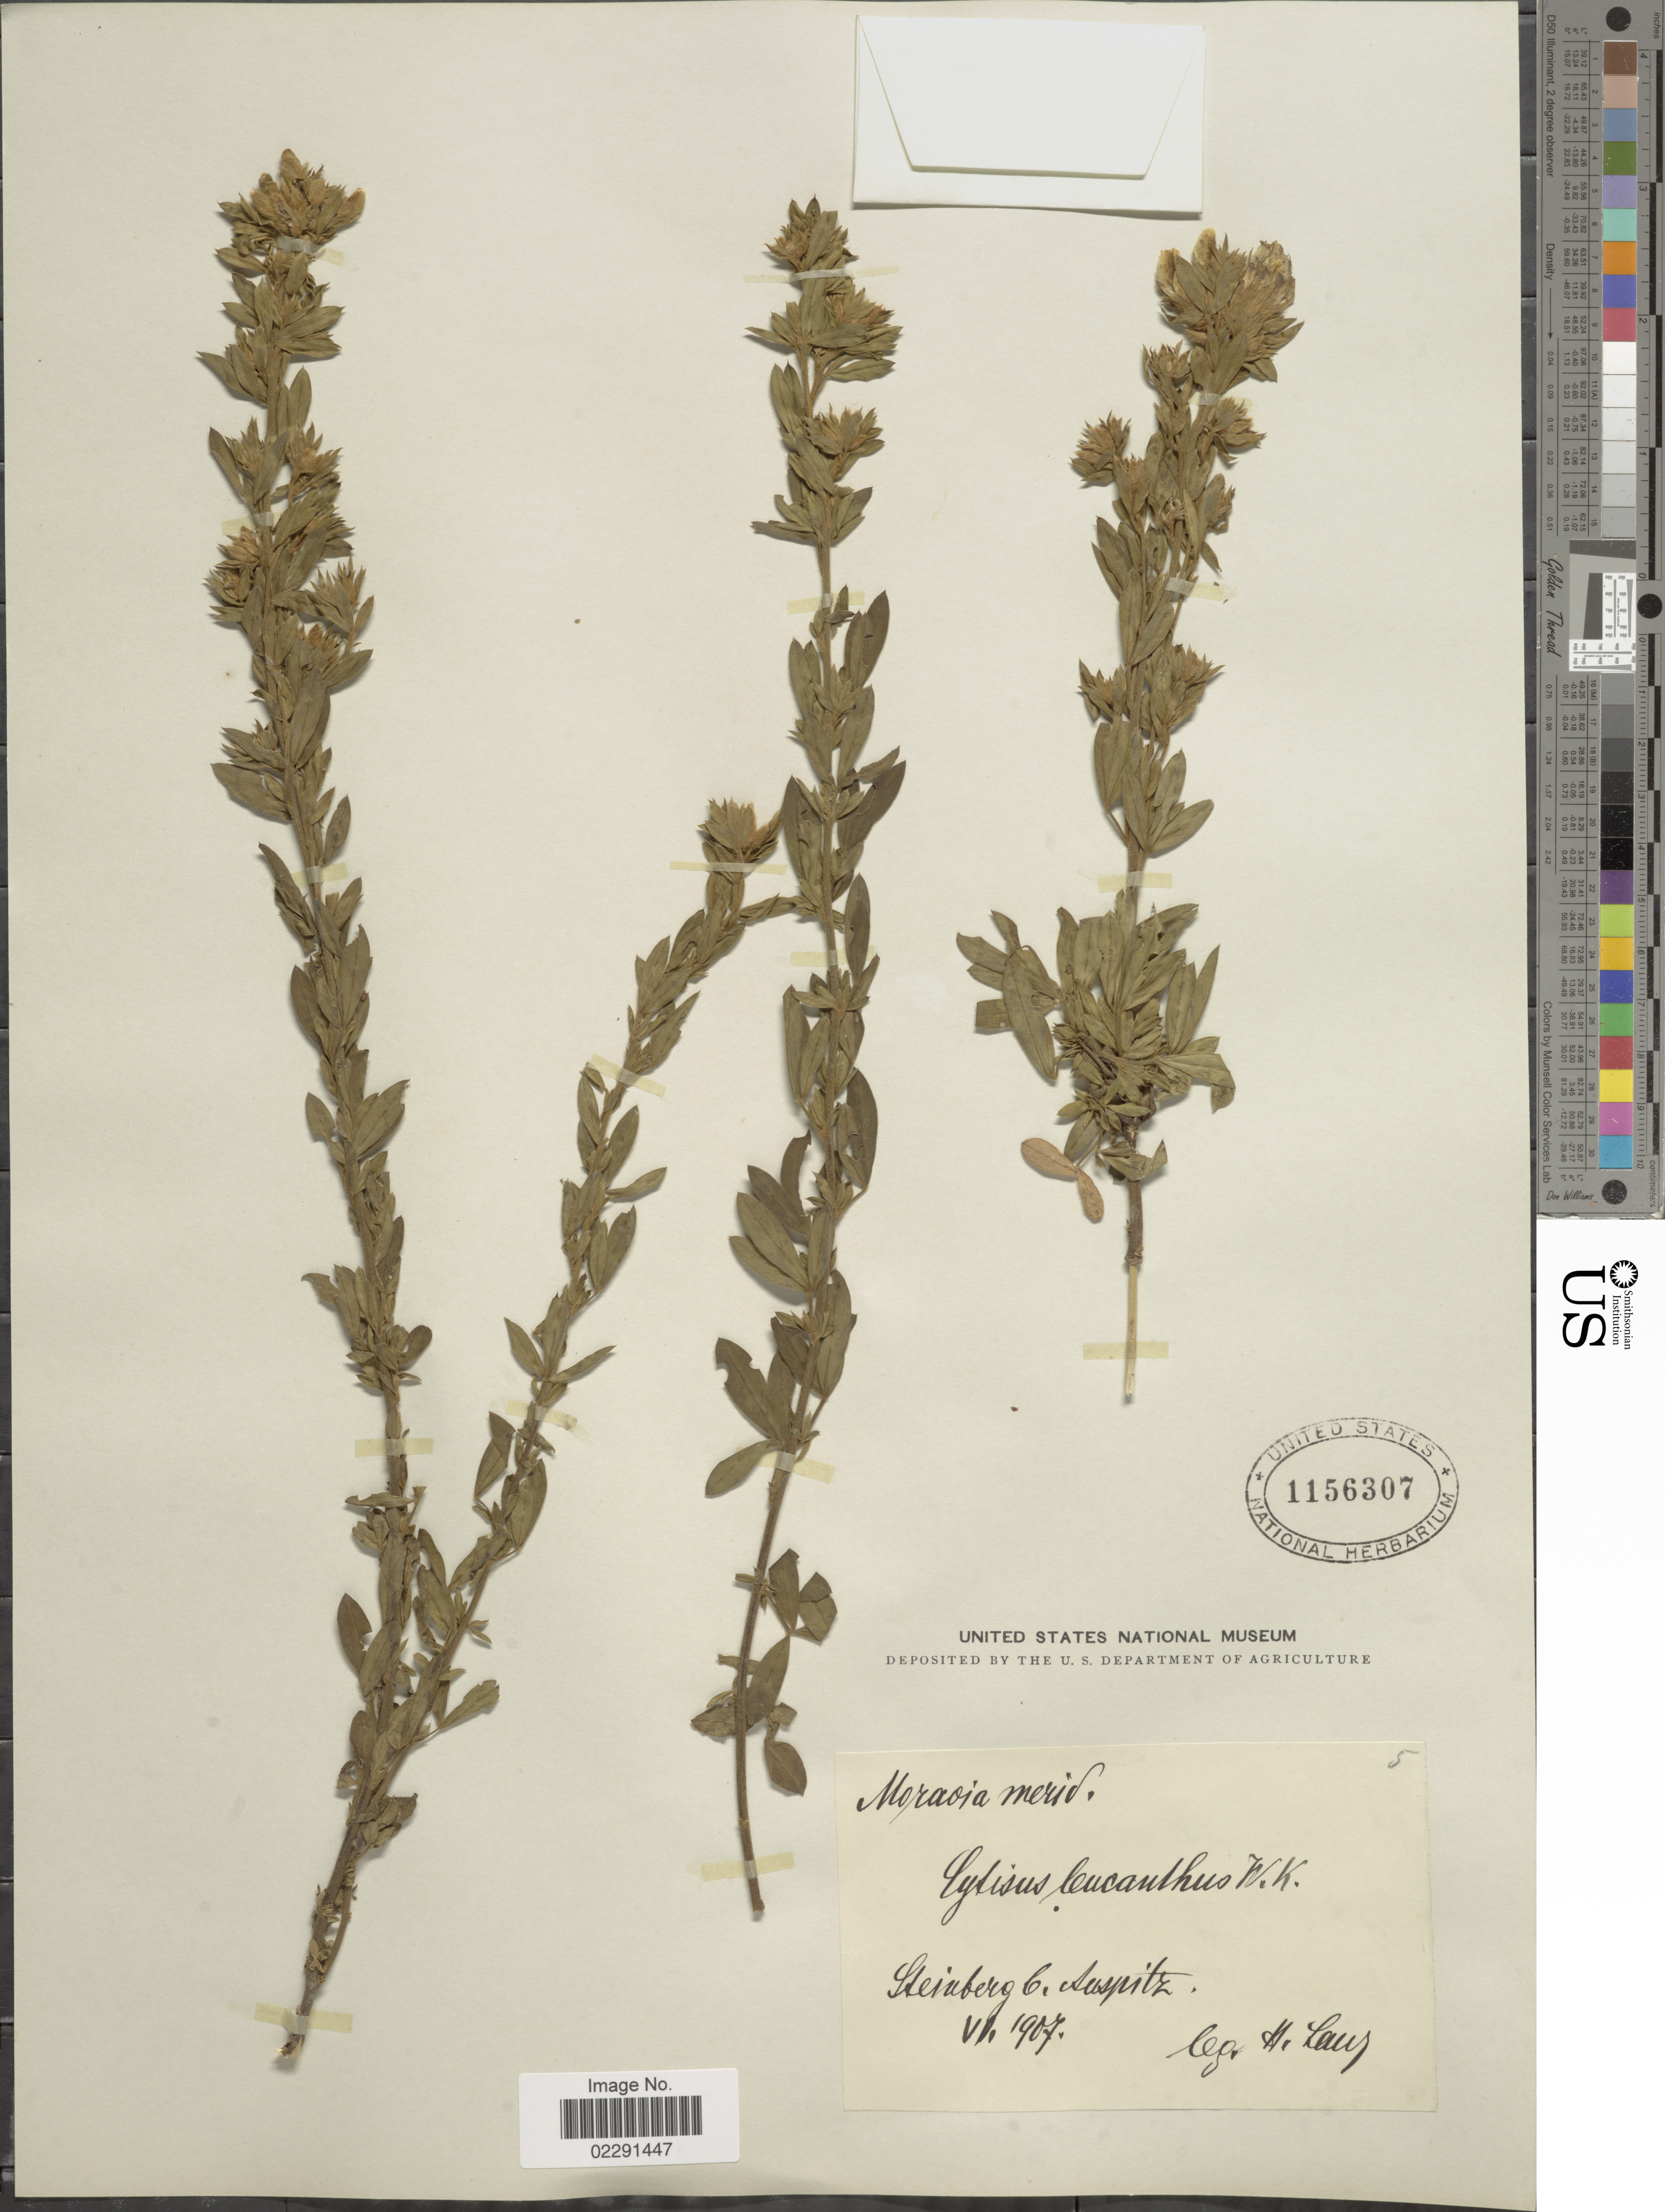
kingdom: Plantae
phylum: Tracheophyta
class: Magnoliopsida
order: Fabales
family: Fabaceae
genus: Cytisus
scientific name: Cytisus albus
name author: Hacq.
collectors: H. Laus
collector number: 5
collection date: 1907-06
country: Czechia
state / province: Moravian-Silesian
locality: Moravia merid., Steinberg C. Auspitz. [interpreted]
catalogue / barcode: US 1156307